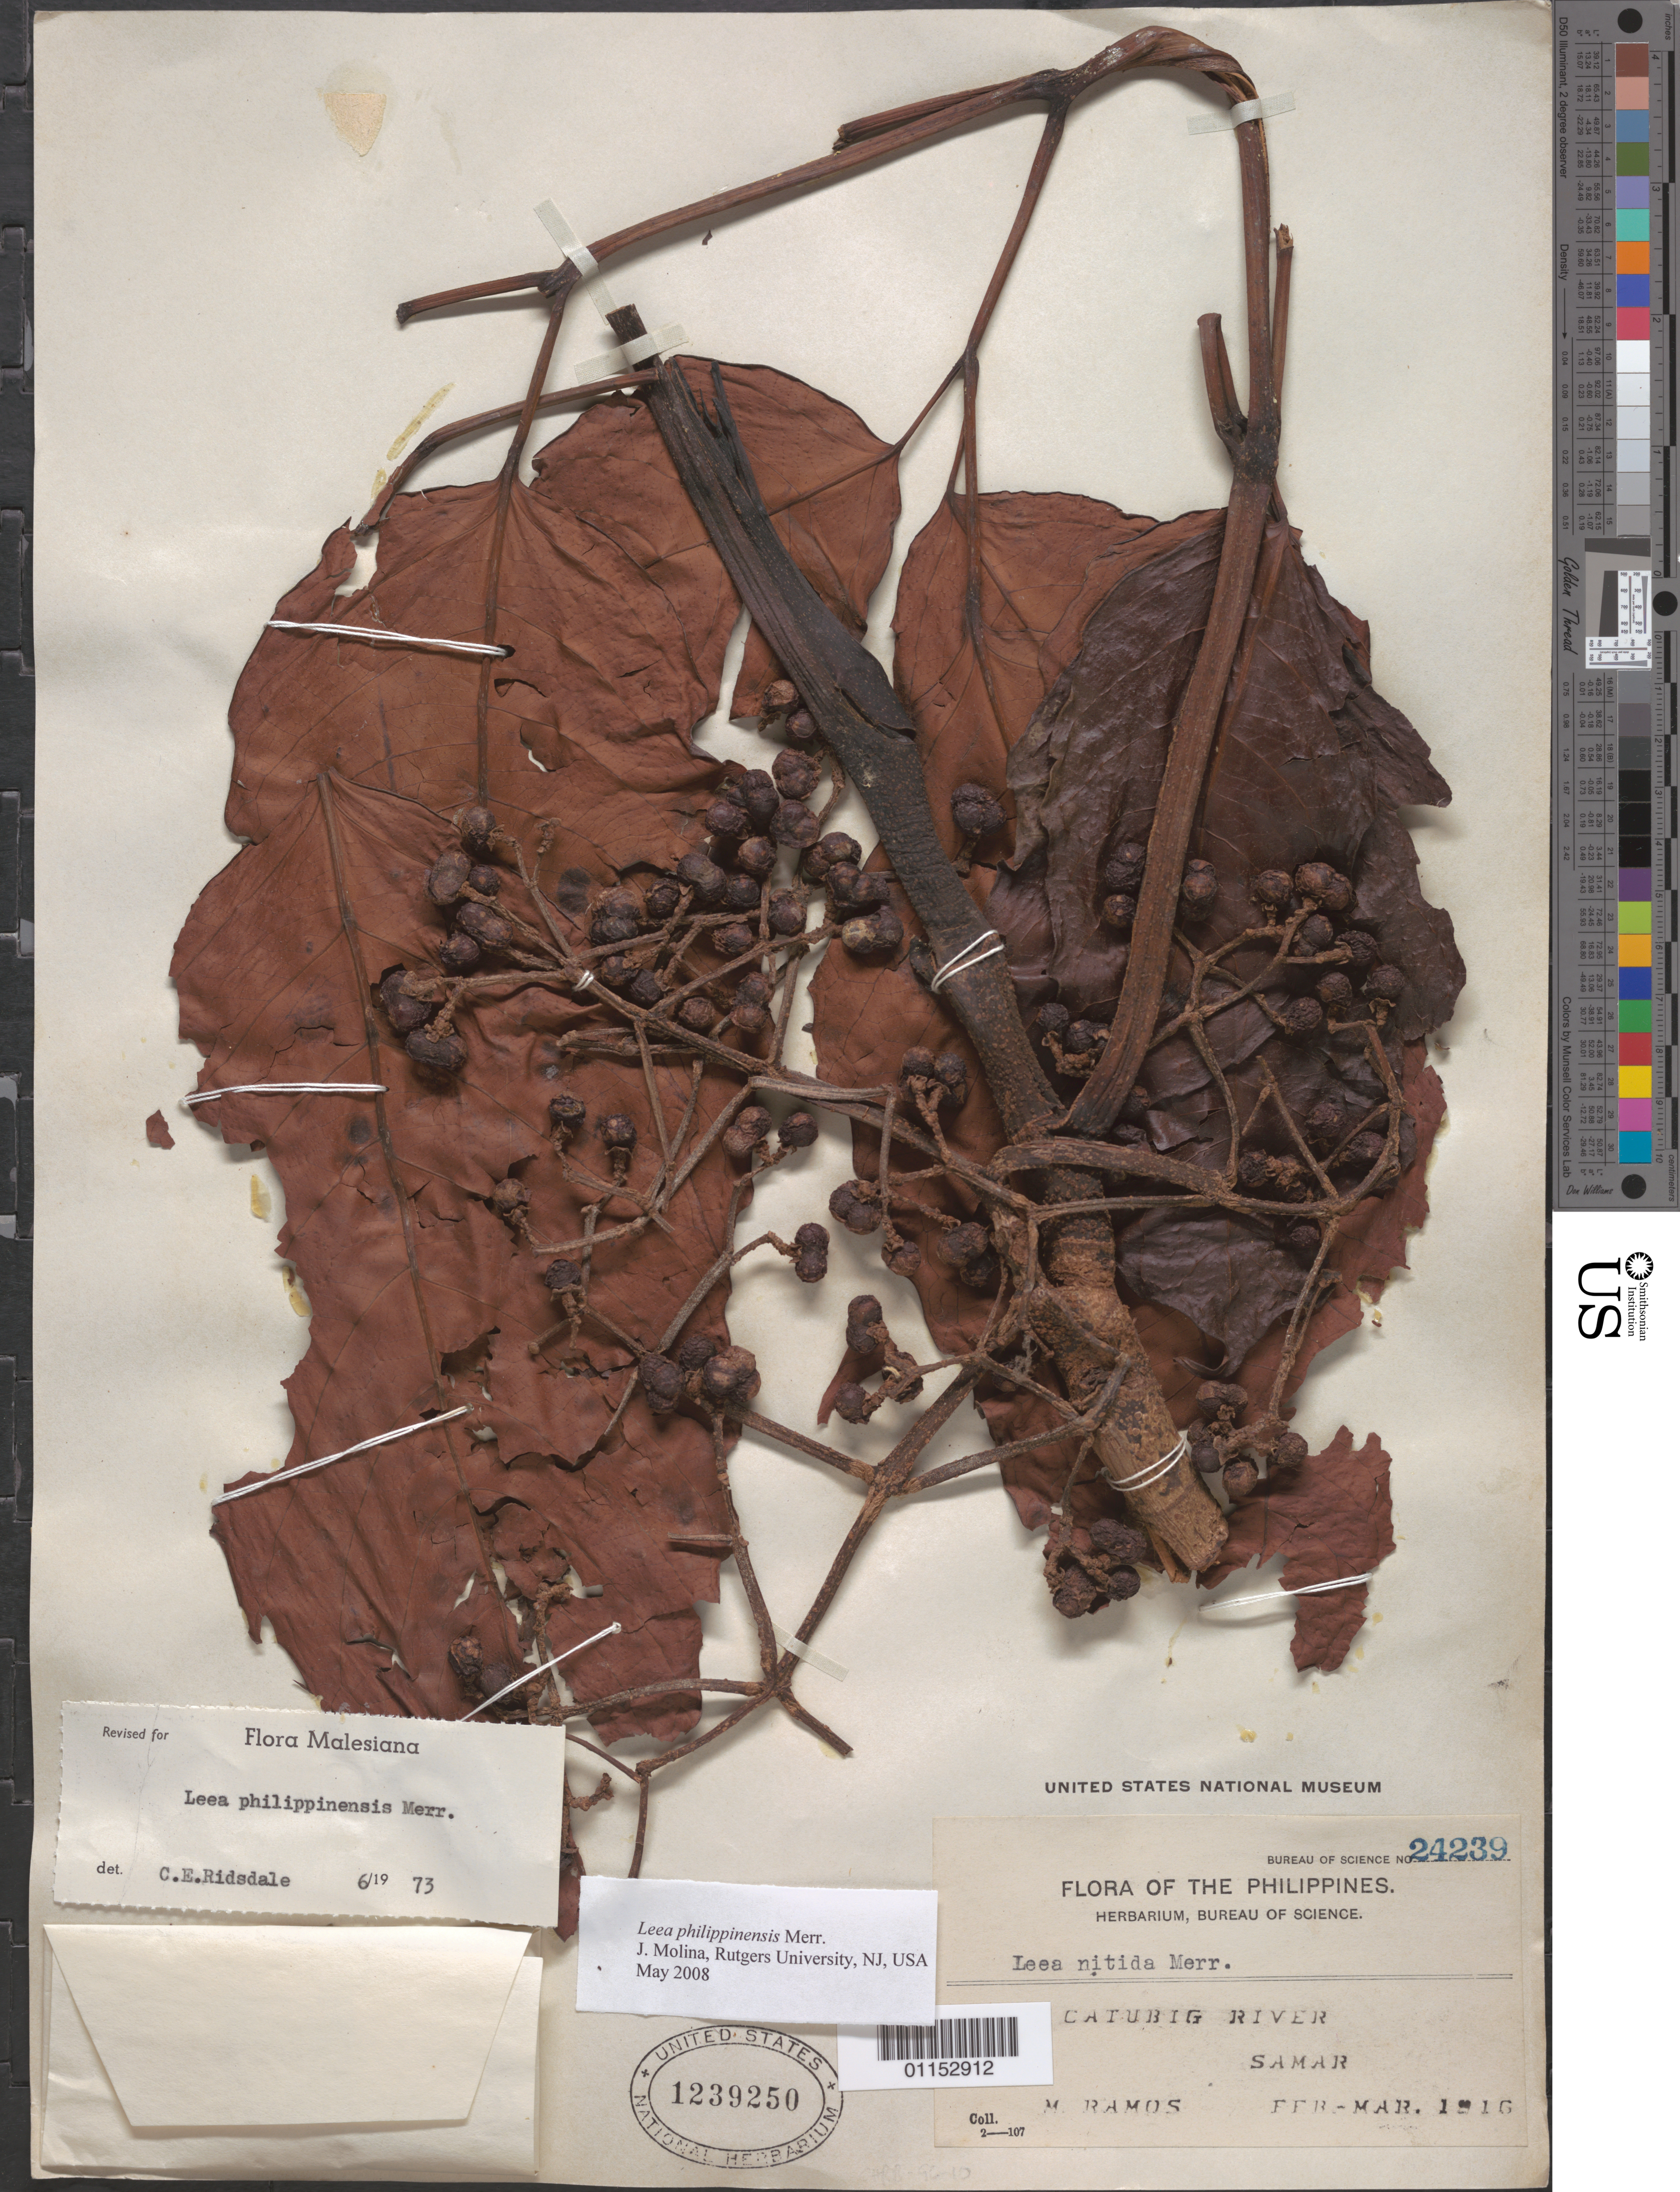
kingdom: Plantae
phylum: Tracheophyta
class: Magnoliopsida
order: Vitales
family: Vitaceae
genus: Leea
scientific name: Leea philippinensis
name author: Merr.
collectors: M. Ramos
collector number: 24239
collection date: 1916-02/1916-03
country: Philippines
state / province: Eastern Visayas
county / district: Northern Samar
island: Samar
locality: Catubig River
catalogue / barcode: US 1239250